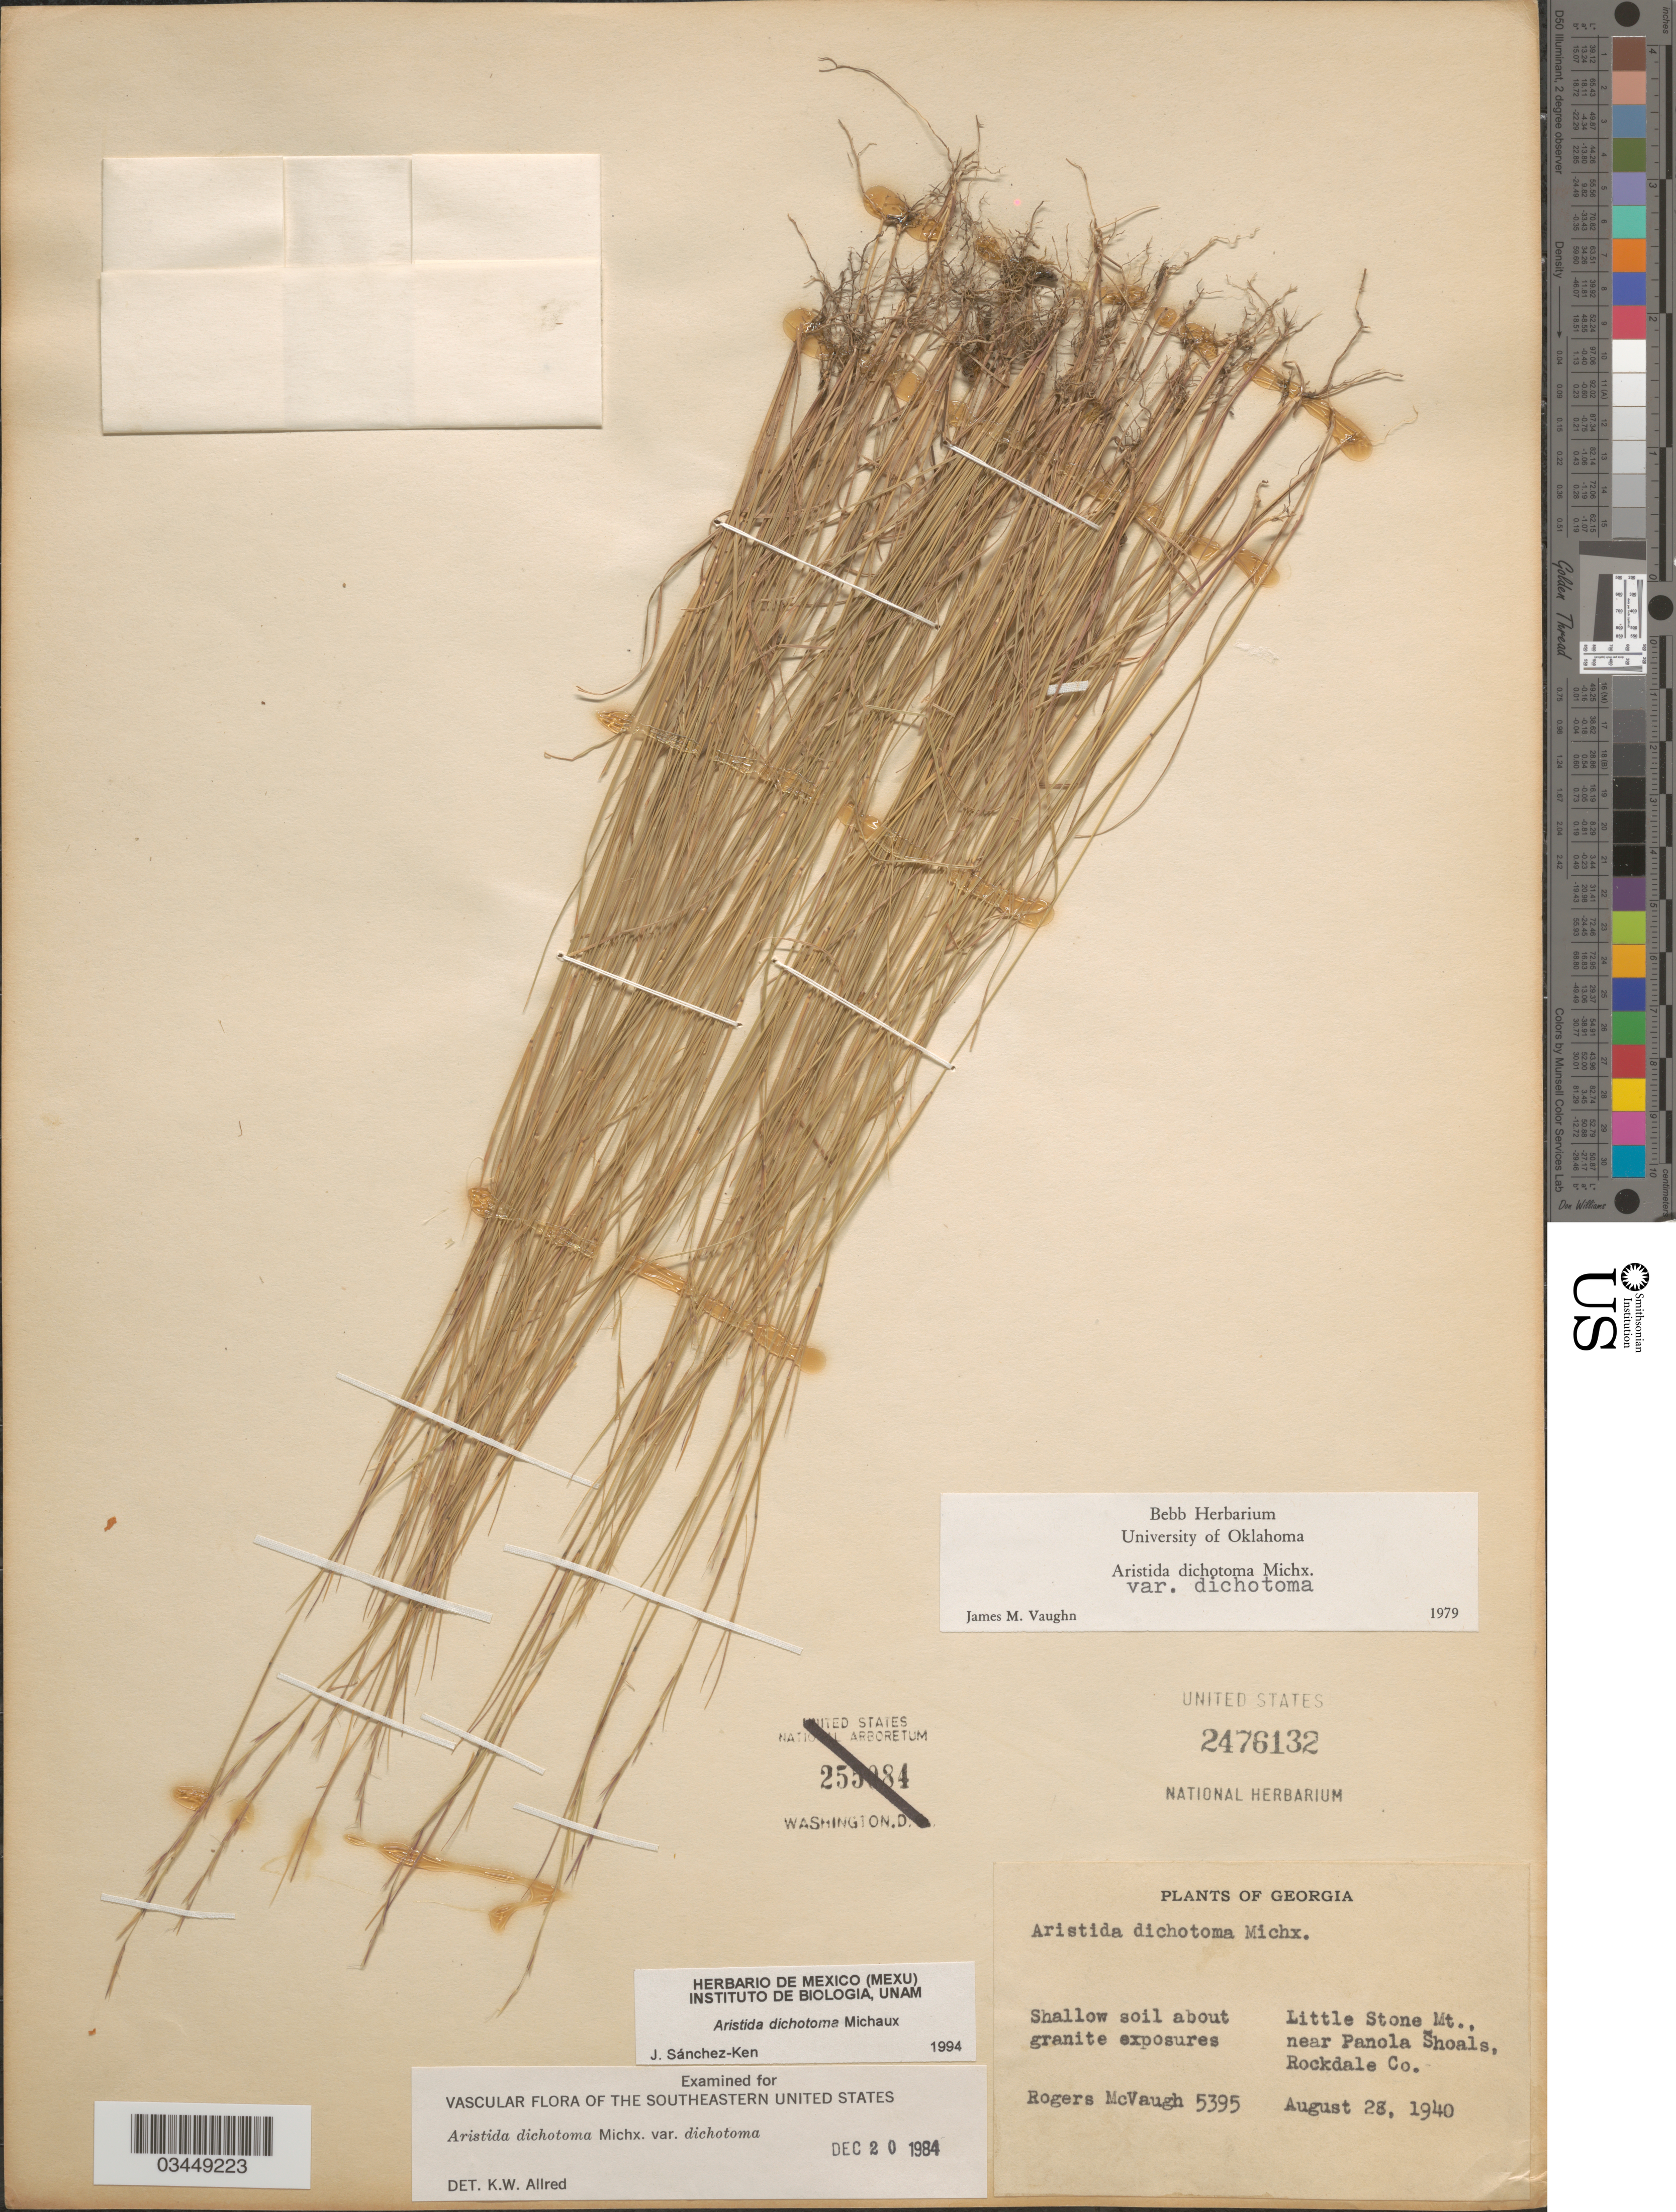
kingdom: Plantae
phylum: Tracheophyta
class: Liliopsida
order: Poales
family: Poaceae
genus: Aristida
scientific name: Aristida dichotoma var. dichotoma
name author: Michx.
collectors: R. McVaugh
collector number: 5395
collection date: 1940-08-28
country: United States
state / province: Georgia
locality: Shallow soil about granite exposures. Little Stone Mt., near Panols Shoals, Rockdale Co.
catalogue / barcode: US 2476132